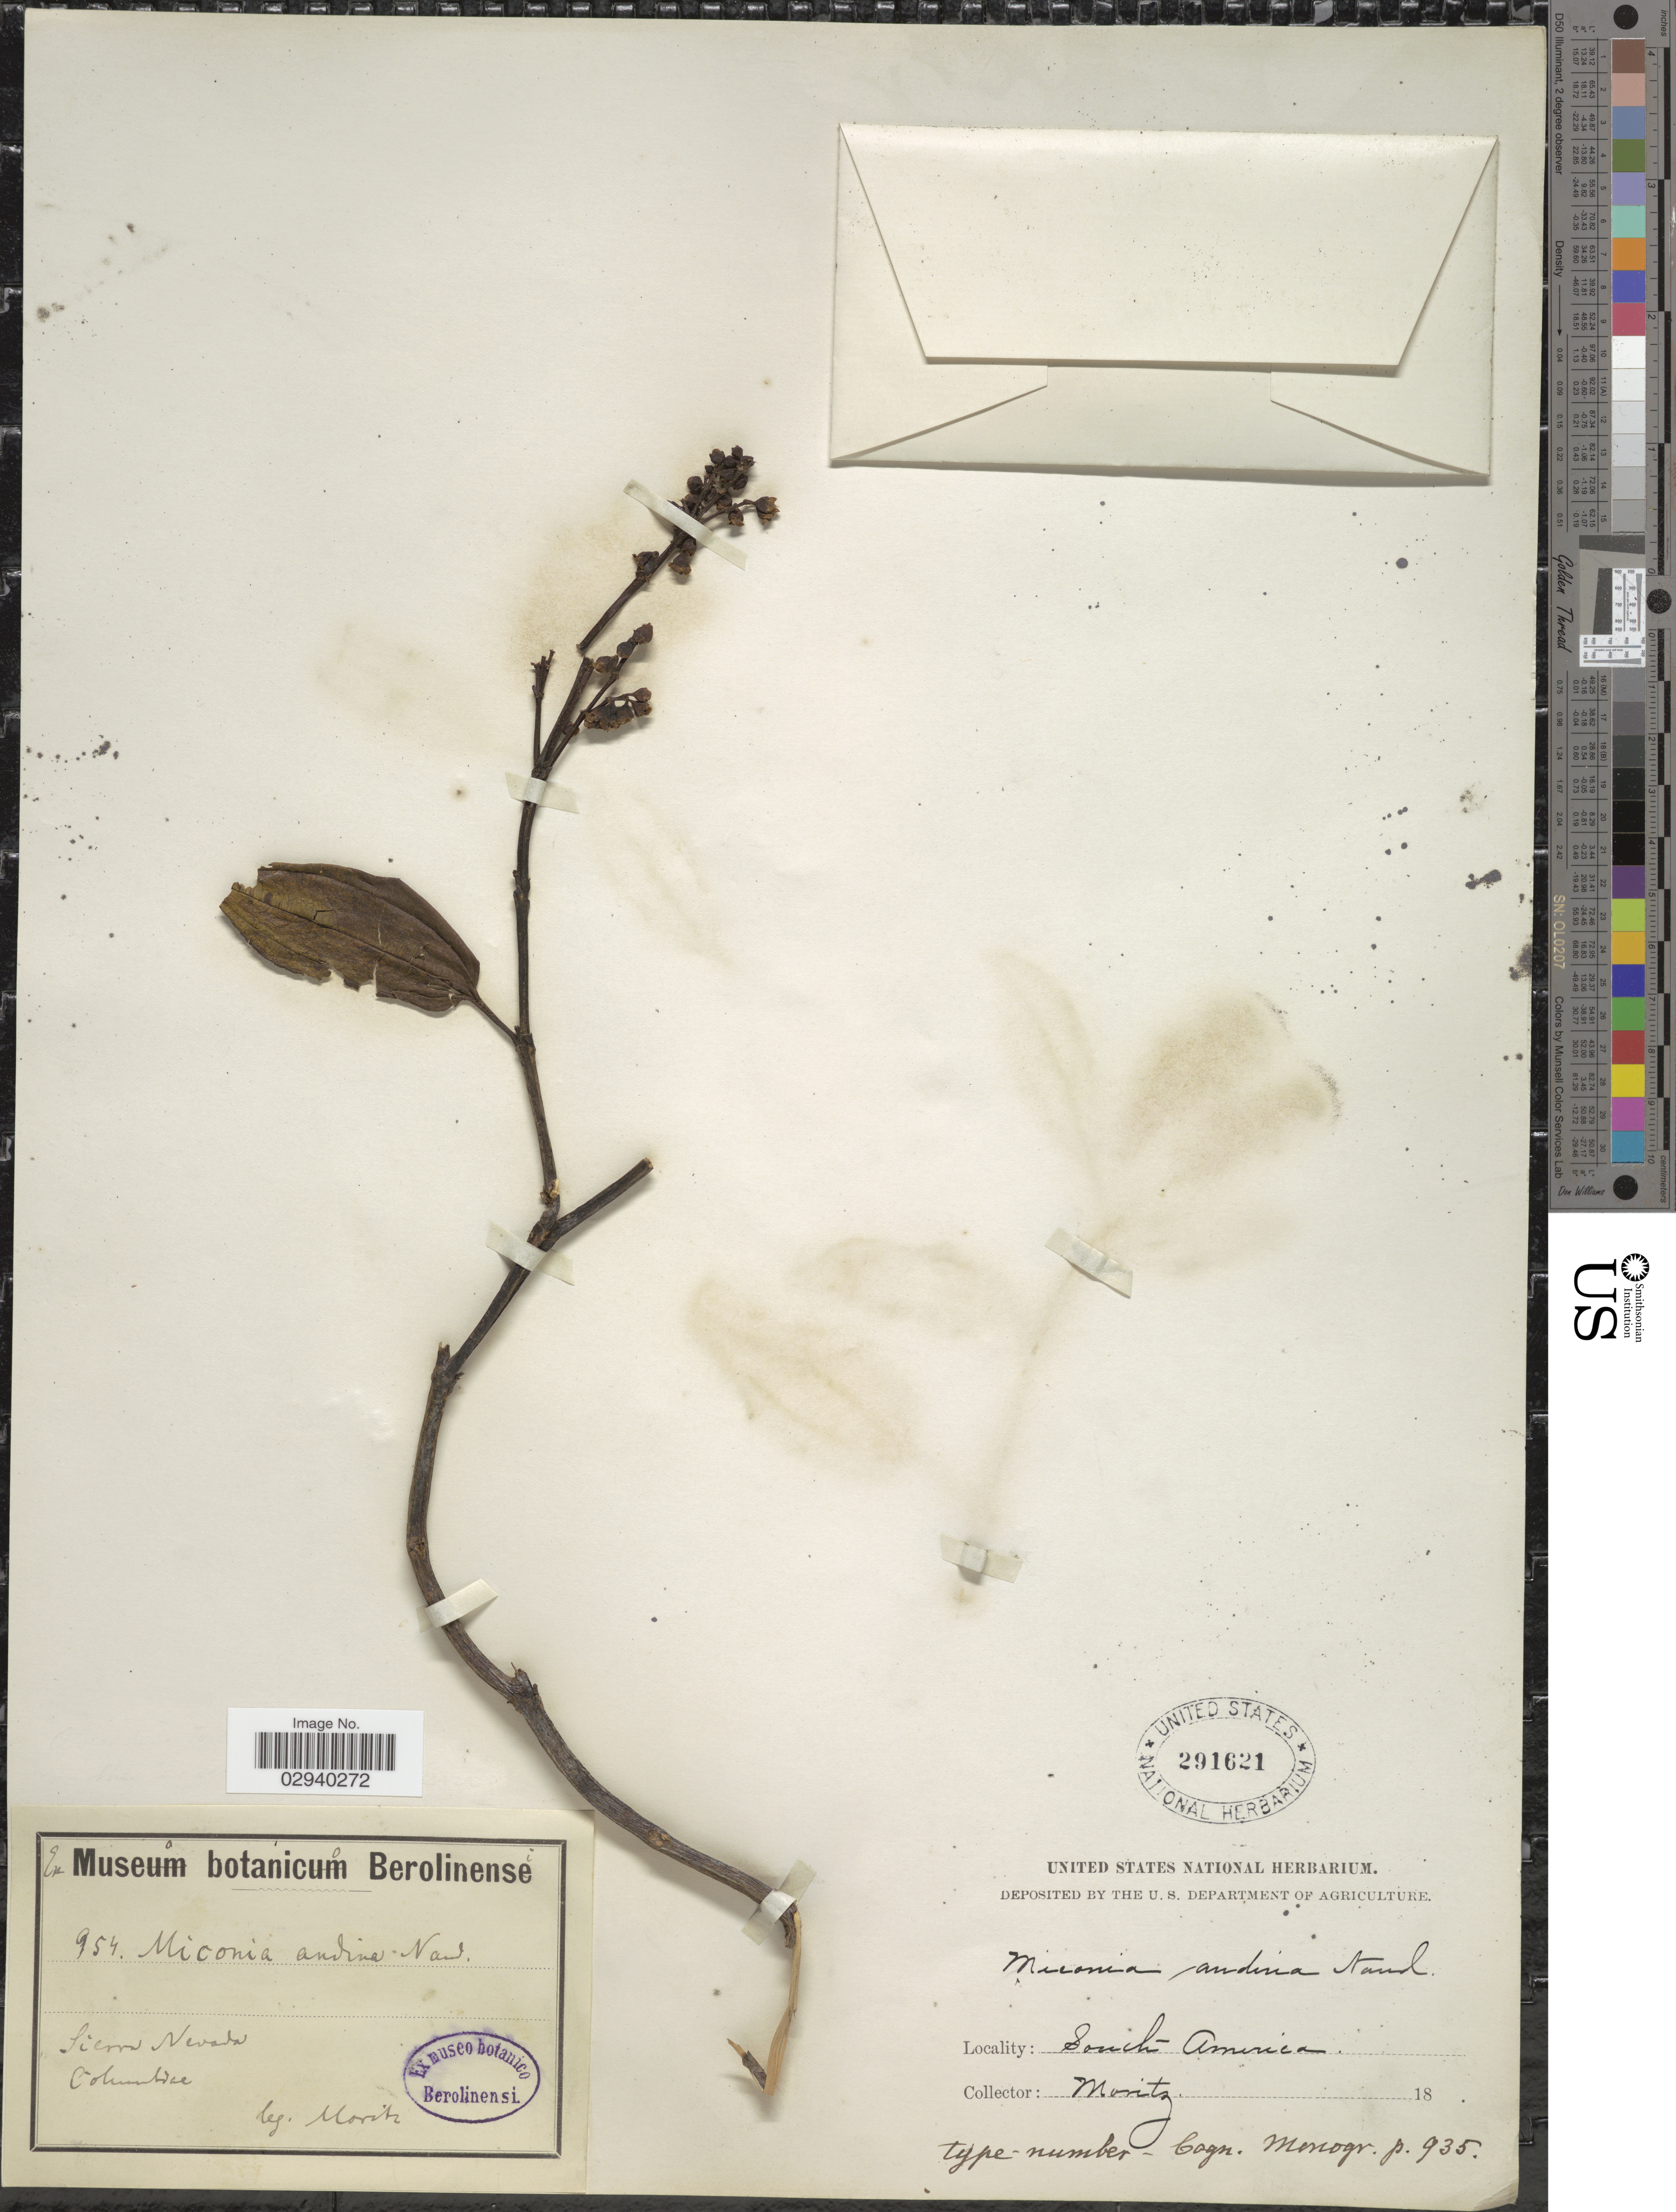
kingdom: Plantae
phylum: Tracheophyta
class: Magnoliopsida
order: Myrtales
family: Melastomataceae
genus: Miconia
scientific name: Miconia latifolia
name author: (D. Don) Naudin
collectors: Moritz, --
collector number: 954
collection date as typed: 18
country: Colombia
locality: Sierra Nevada.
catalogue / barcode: US 291621